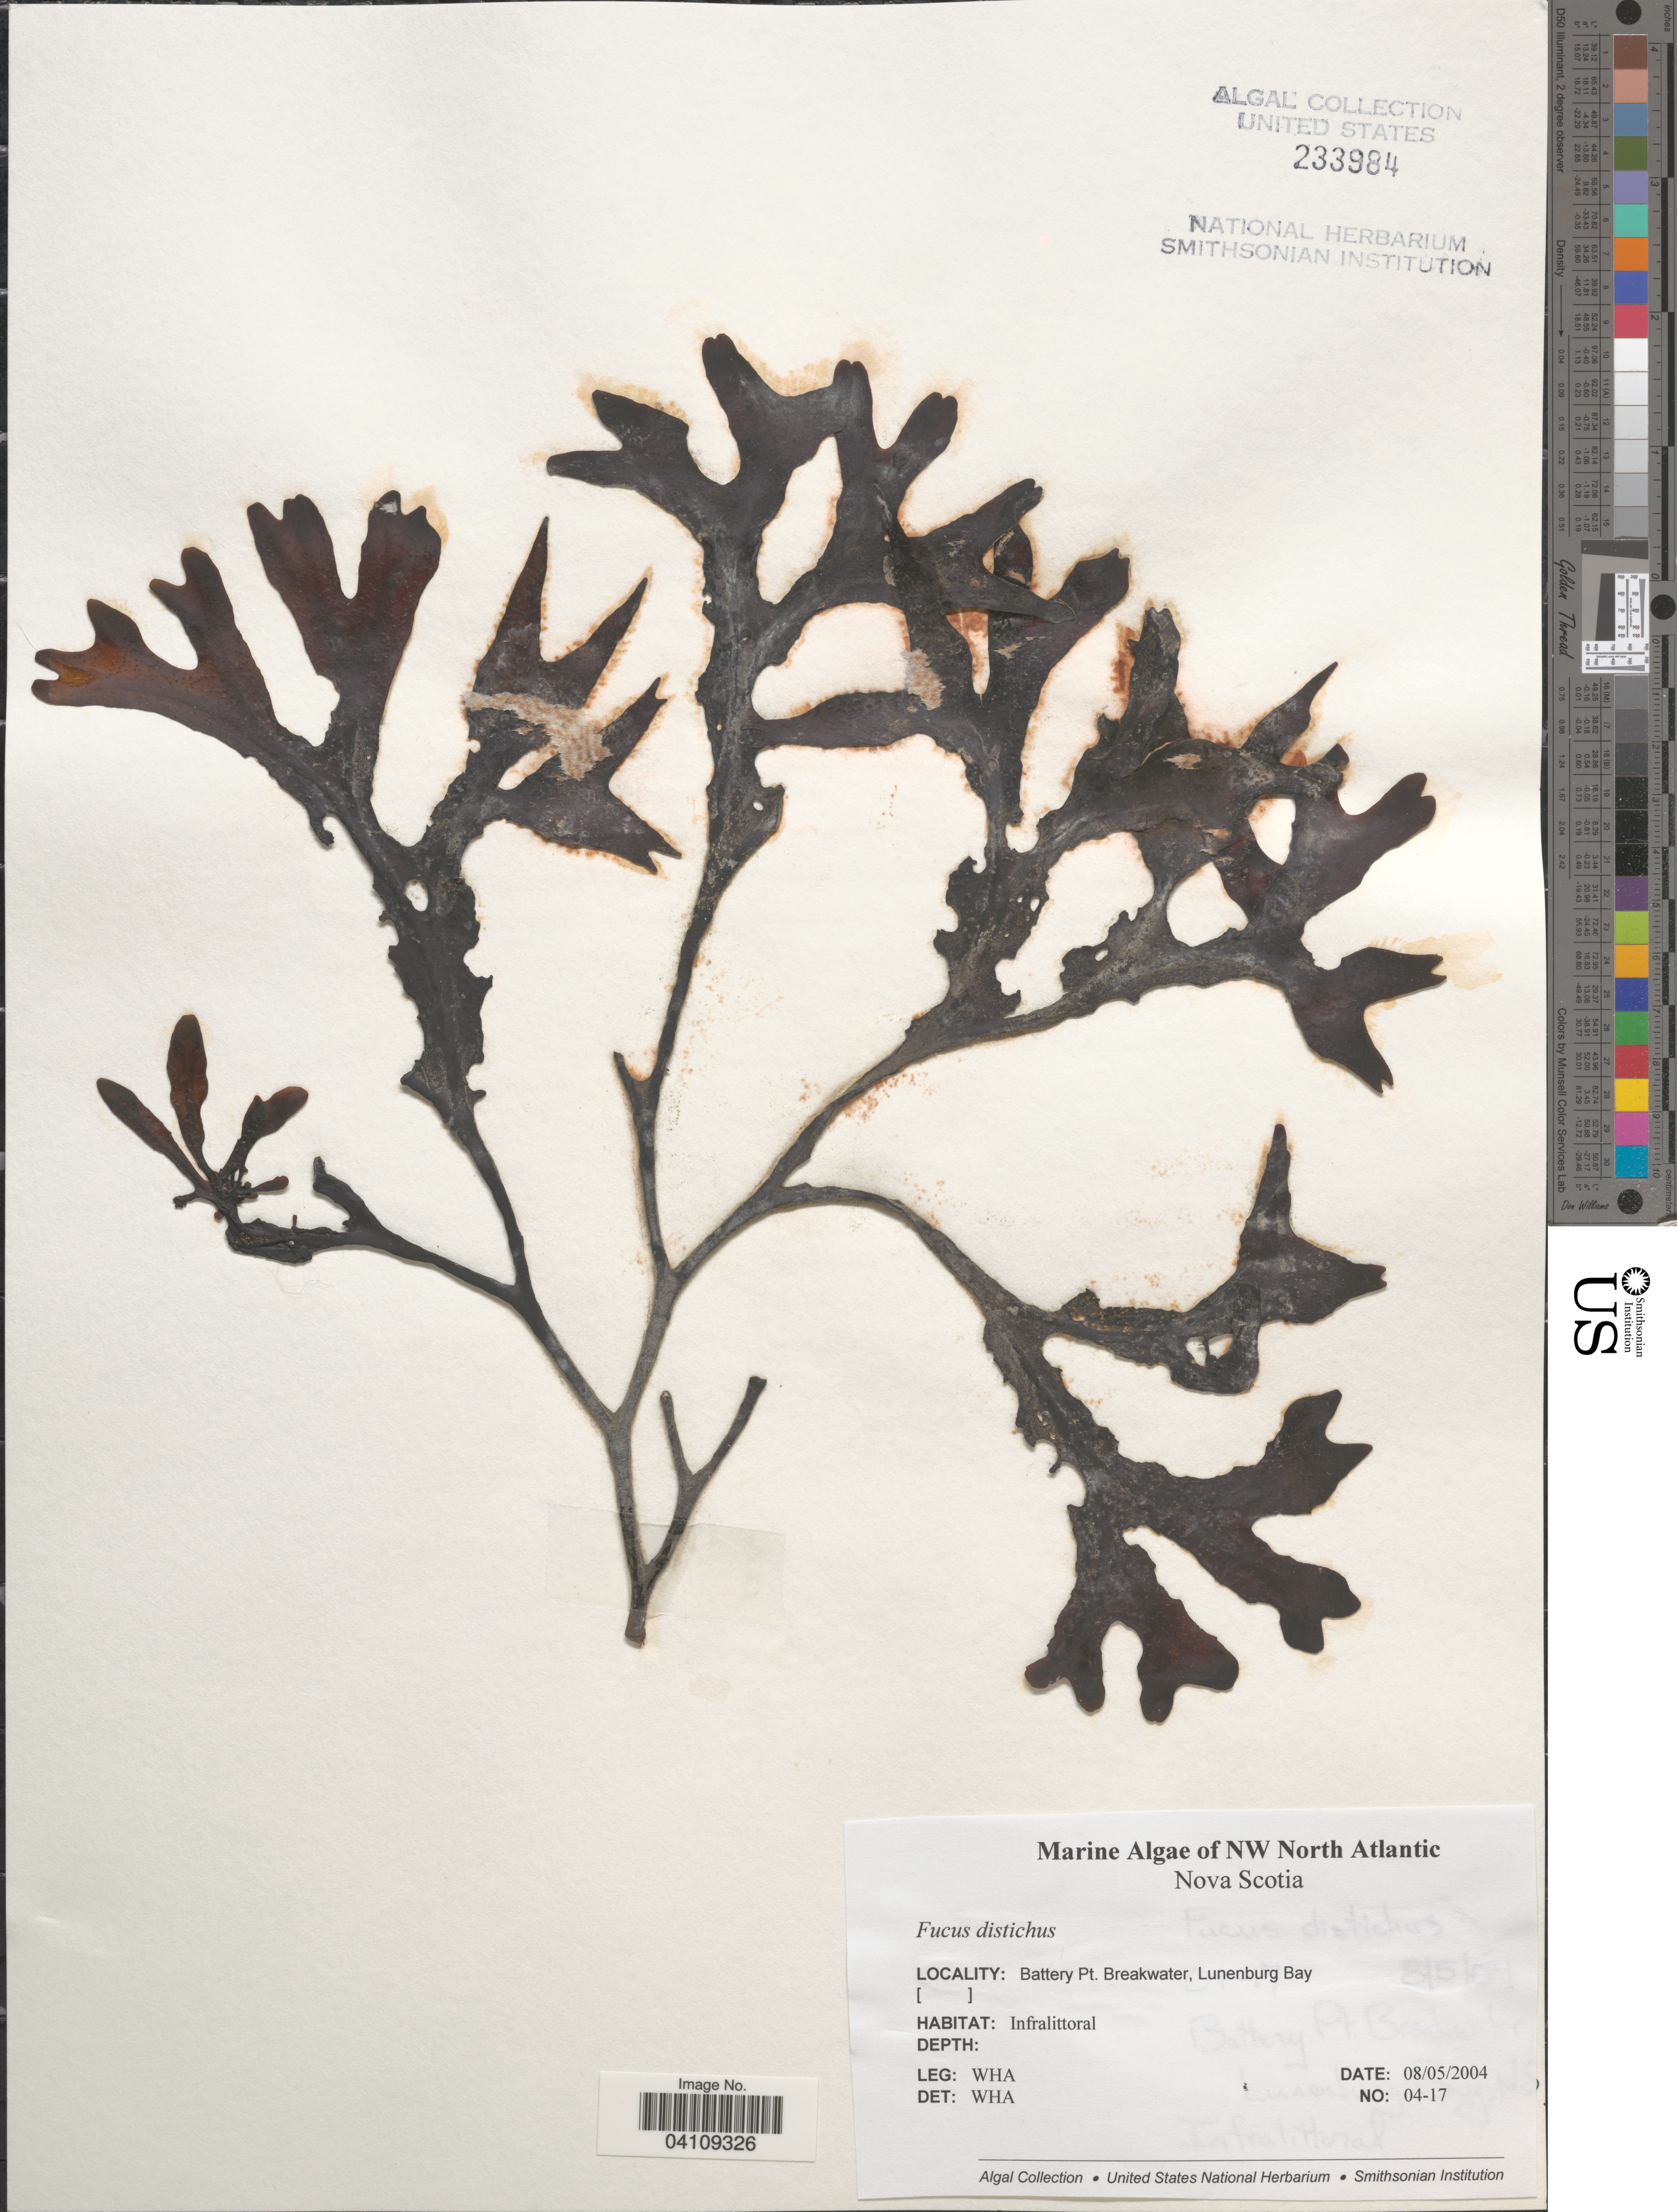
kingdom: Chromista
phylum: Ochrophyta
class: Phaeophyceae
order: Fucales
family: Fucaceae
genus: Fucus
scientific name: Fucus distichus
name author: L.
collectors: W. H. Adey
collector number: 04-17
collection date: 2004-08-05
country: Canada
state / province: Nova Scotia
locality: NW North Atlantic. Battery Pt. Breakwater, Lunenburg Bay.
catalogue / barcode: US 233984